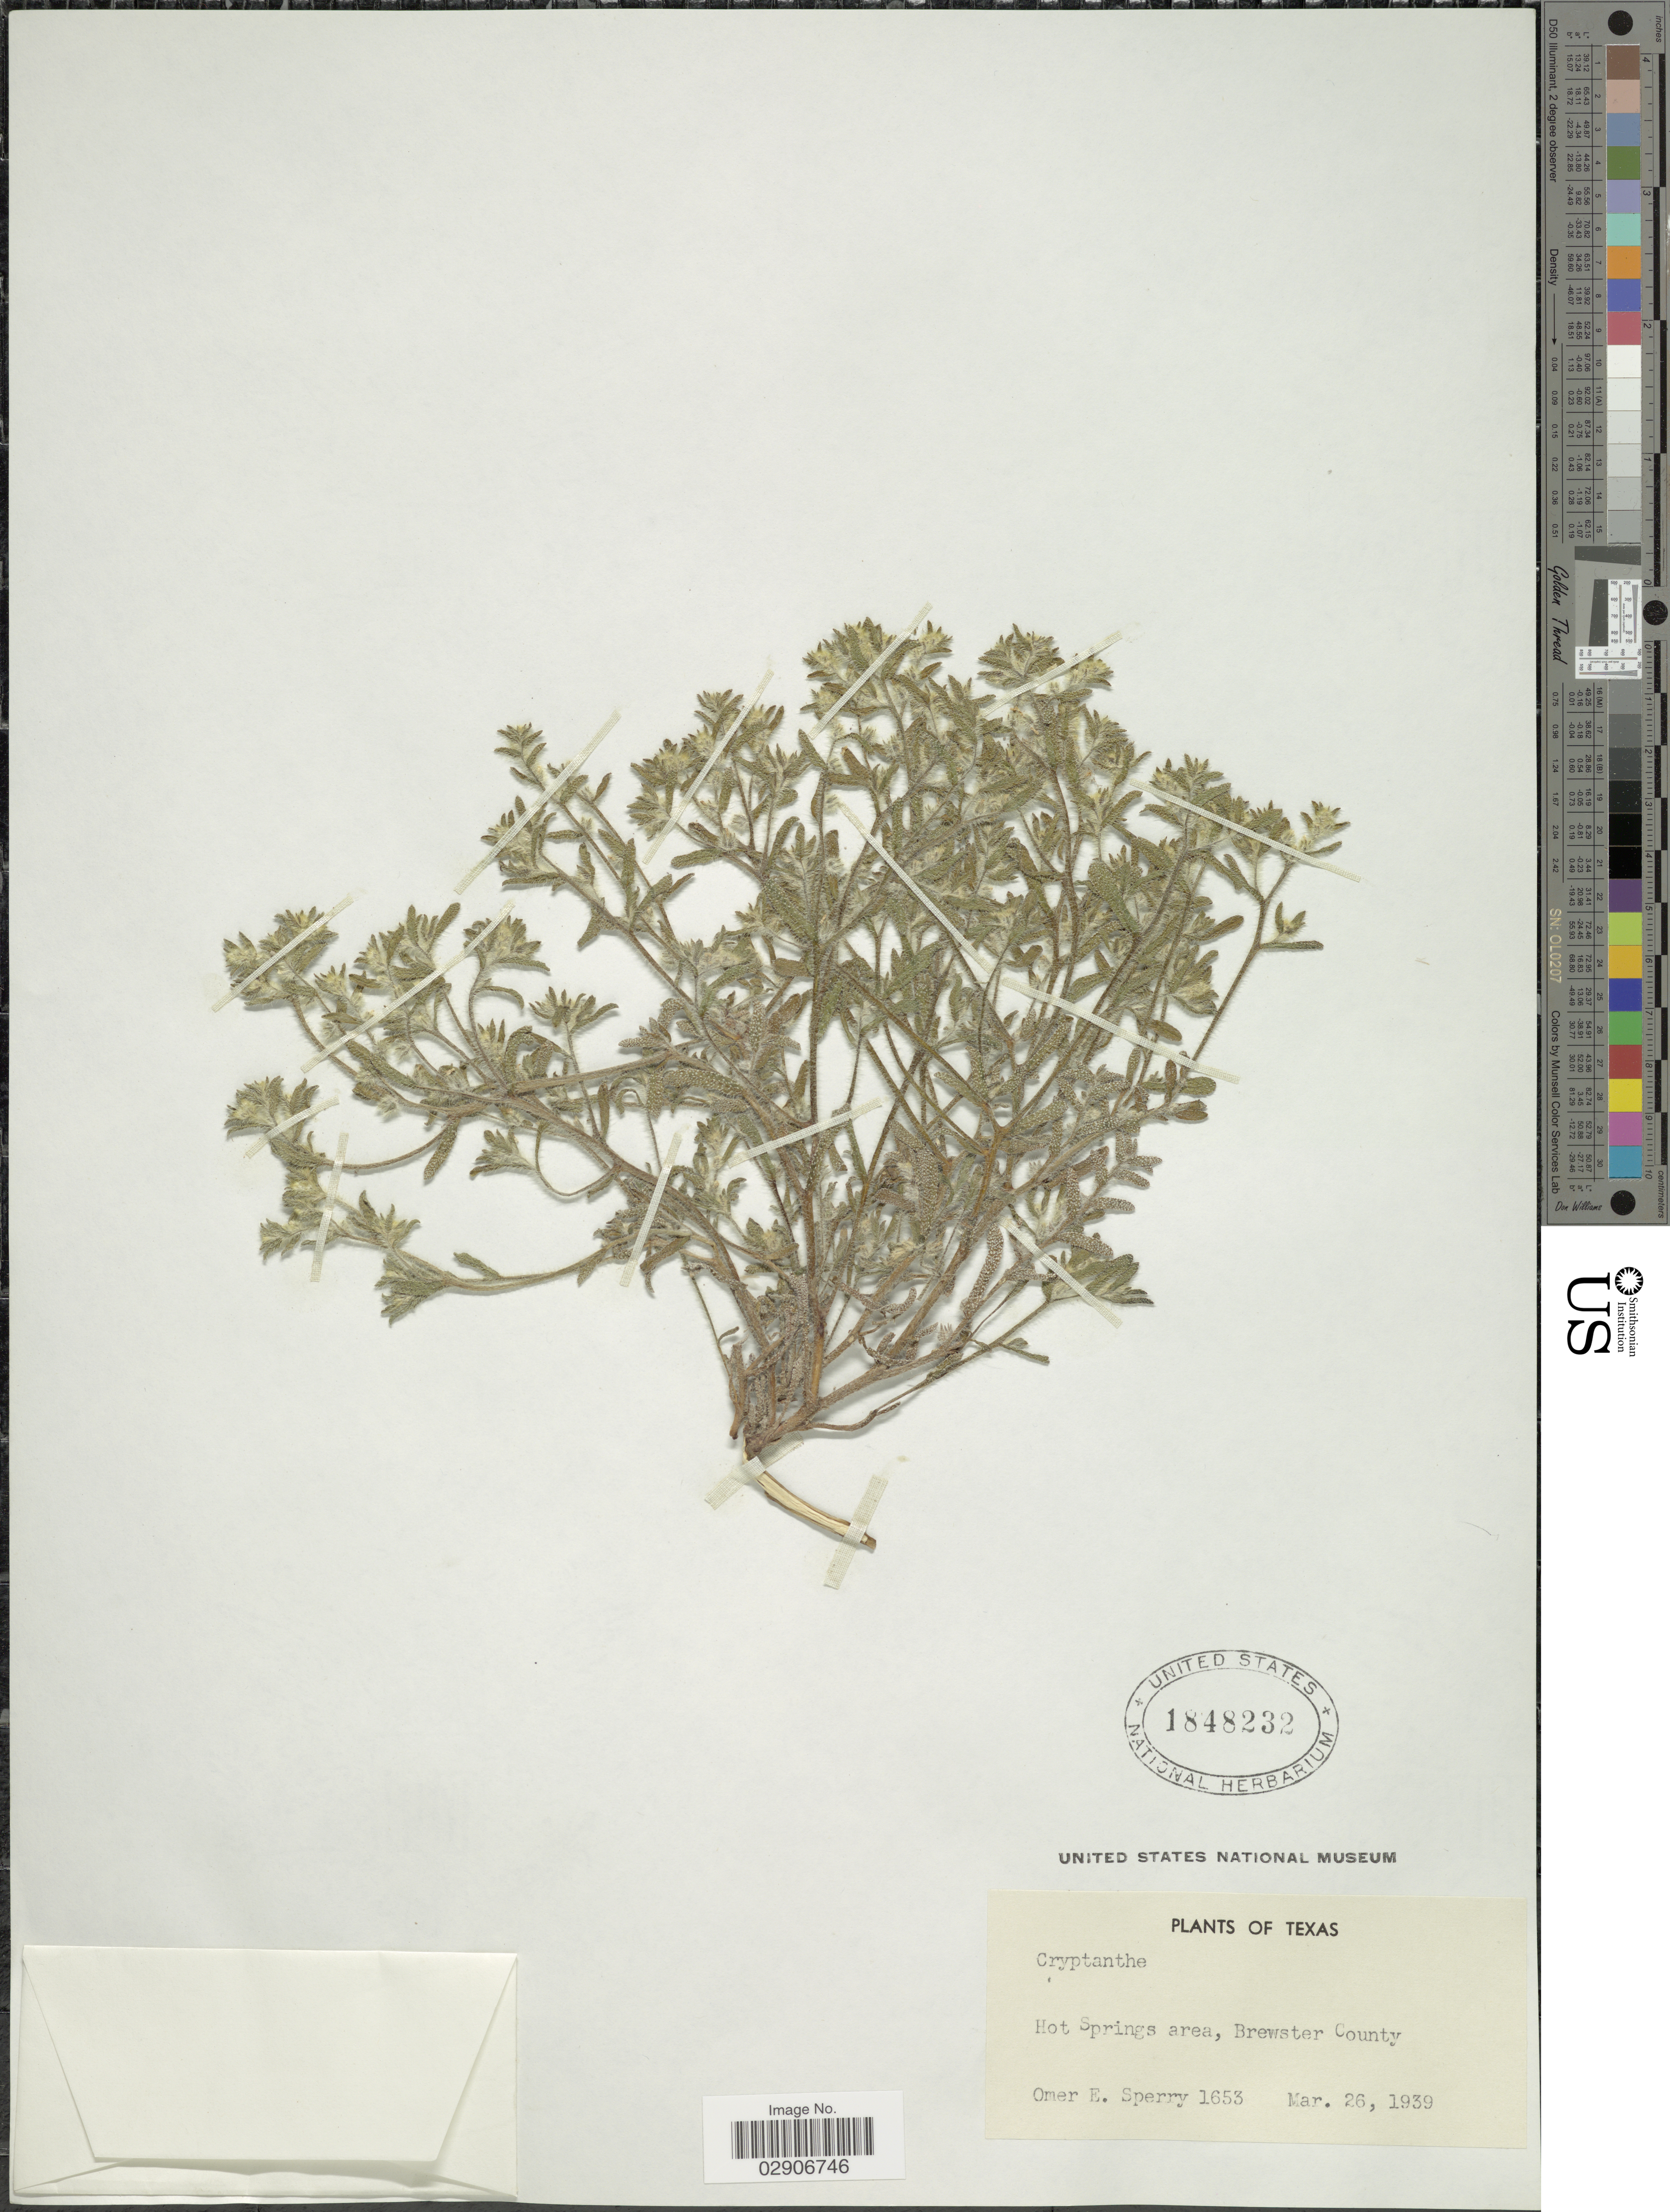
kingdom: Plantae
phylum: Tracheophyta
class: Magnoliopsida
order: Boraginales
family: Boraginaceae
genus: Cryptantha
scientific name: Cryptantha albida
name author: (Kunth) I.M. Johnst.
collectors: O. E. Sperry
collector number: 1653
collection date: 1939-03-26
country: United States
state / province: Texas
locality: Hot Springs area, Brewster County, Texas.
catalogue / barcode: US 1848232